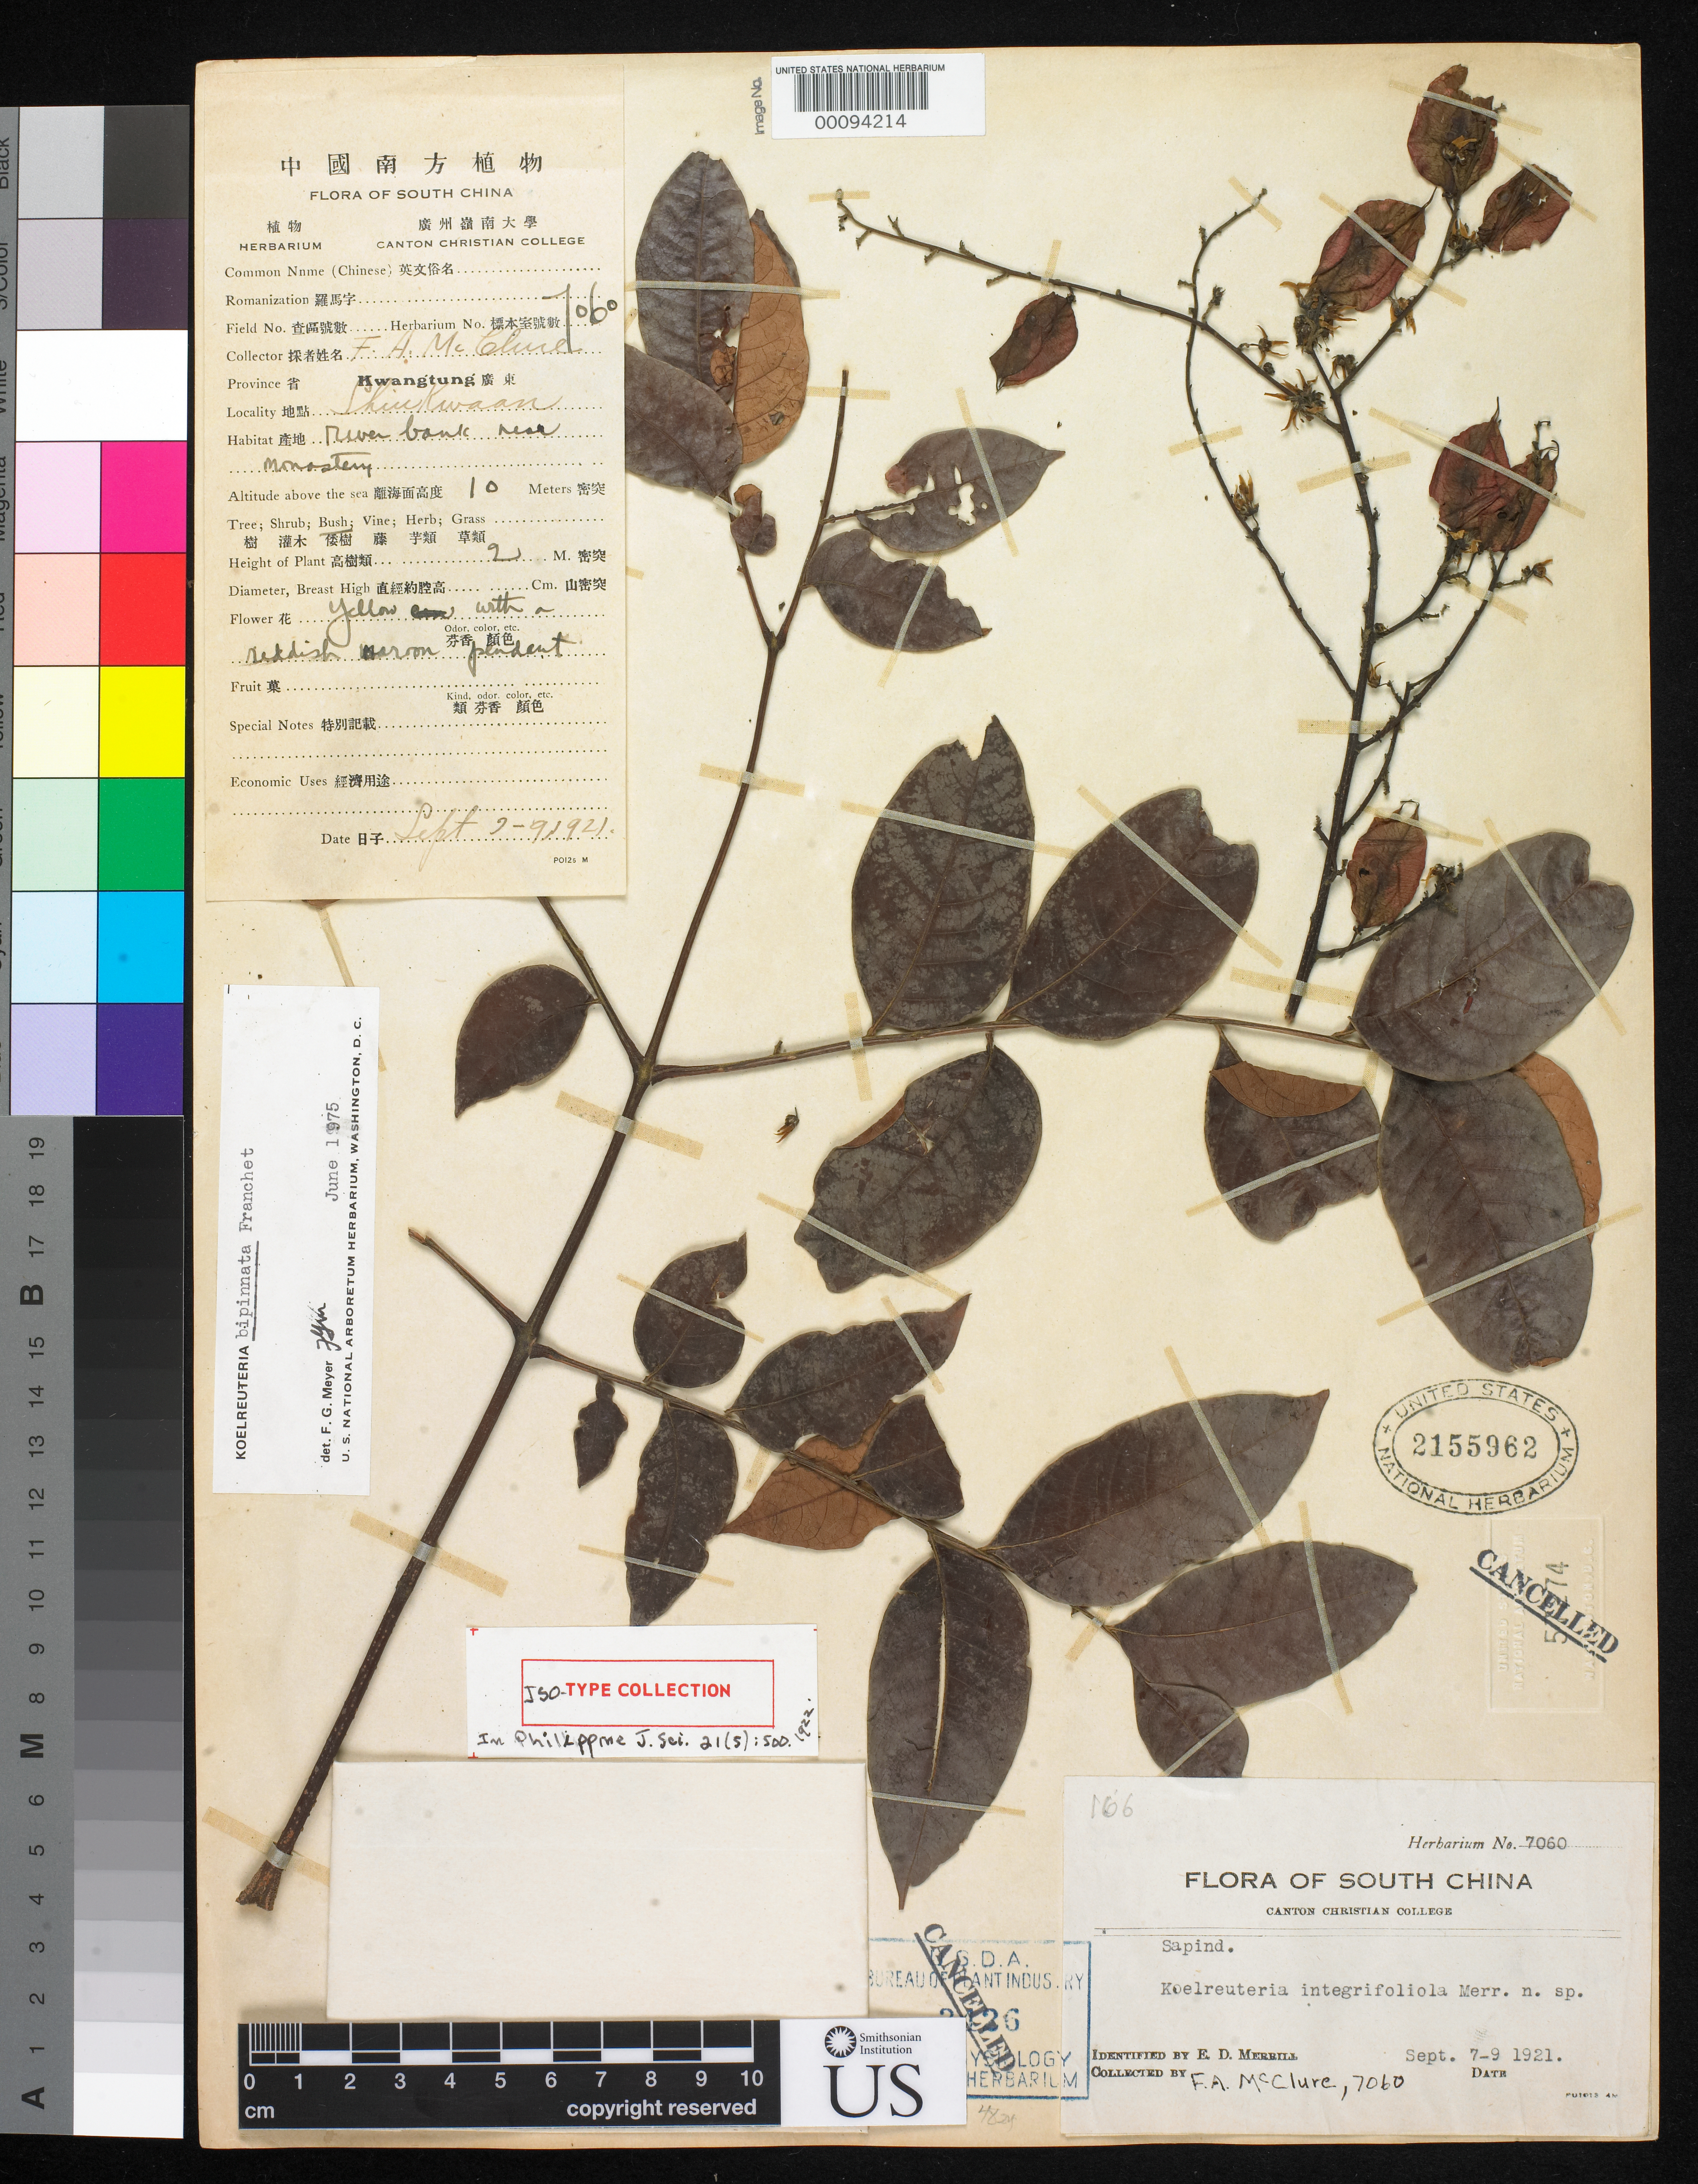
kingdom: Plantae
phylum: Tracheophyta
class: Magnoliopsida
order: Sapindales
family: Sapindaceae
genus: Koelreuteria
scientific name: Koelreuteria integrifoliola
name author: Merr.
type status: Isotype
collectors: F. A. McClure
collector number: C.C.C. 7060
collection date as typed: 07 Sep 1921 to 09 Sep 1921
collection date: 1921-09-07/1921-09-09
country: China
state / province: Guangdong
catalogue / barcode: US 2155962